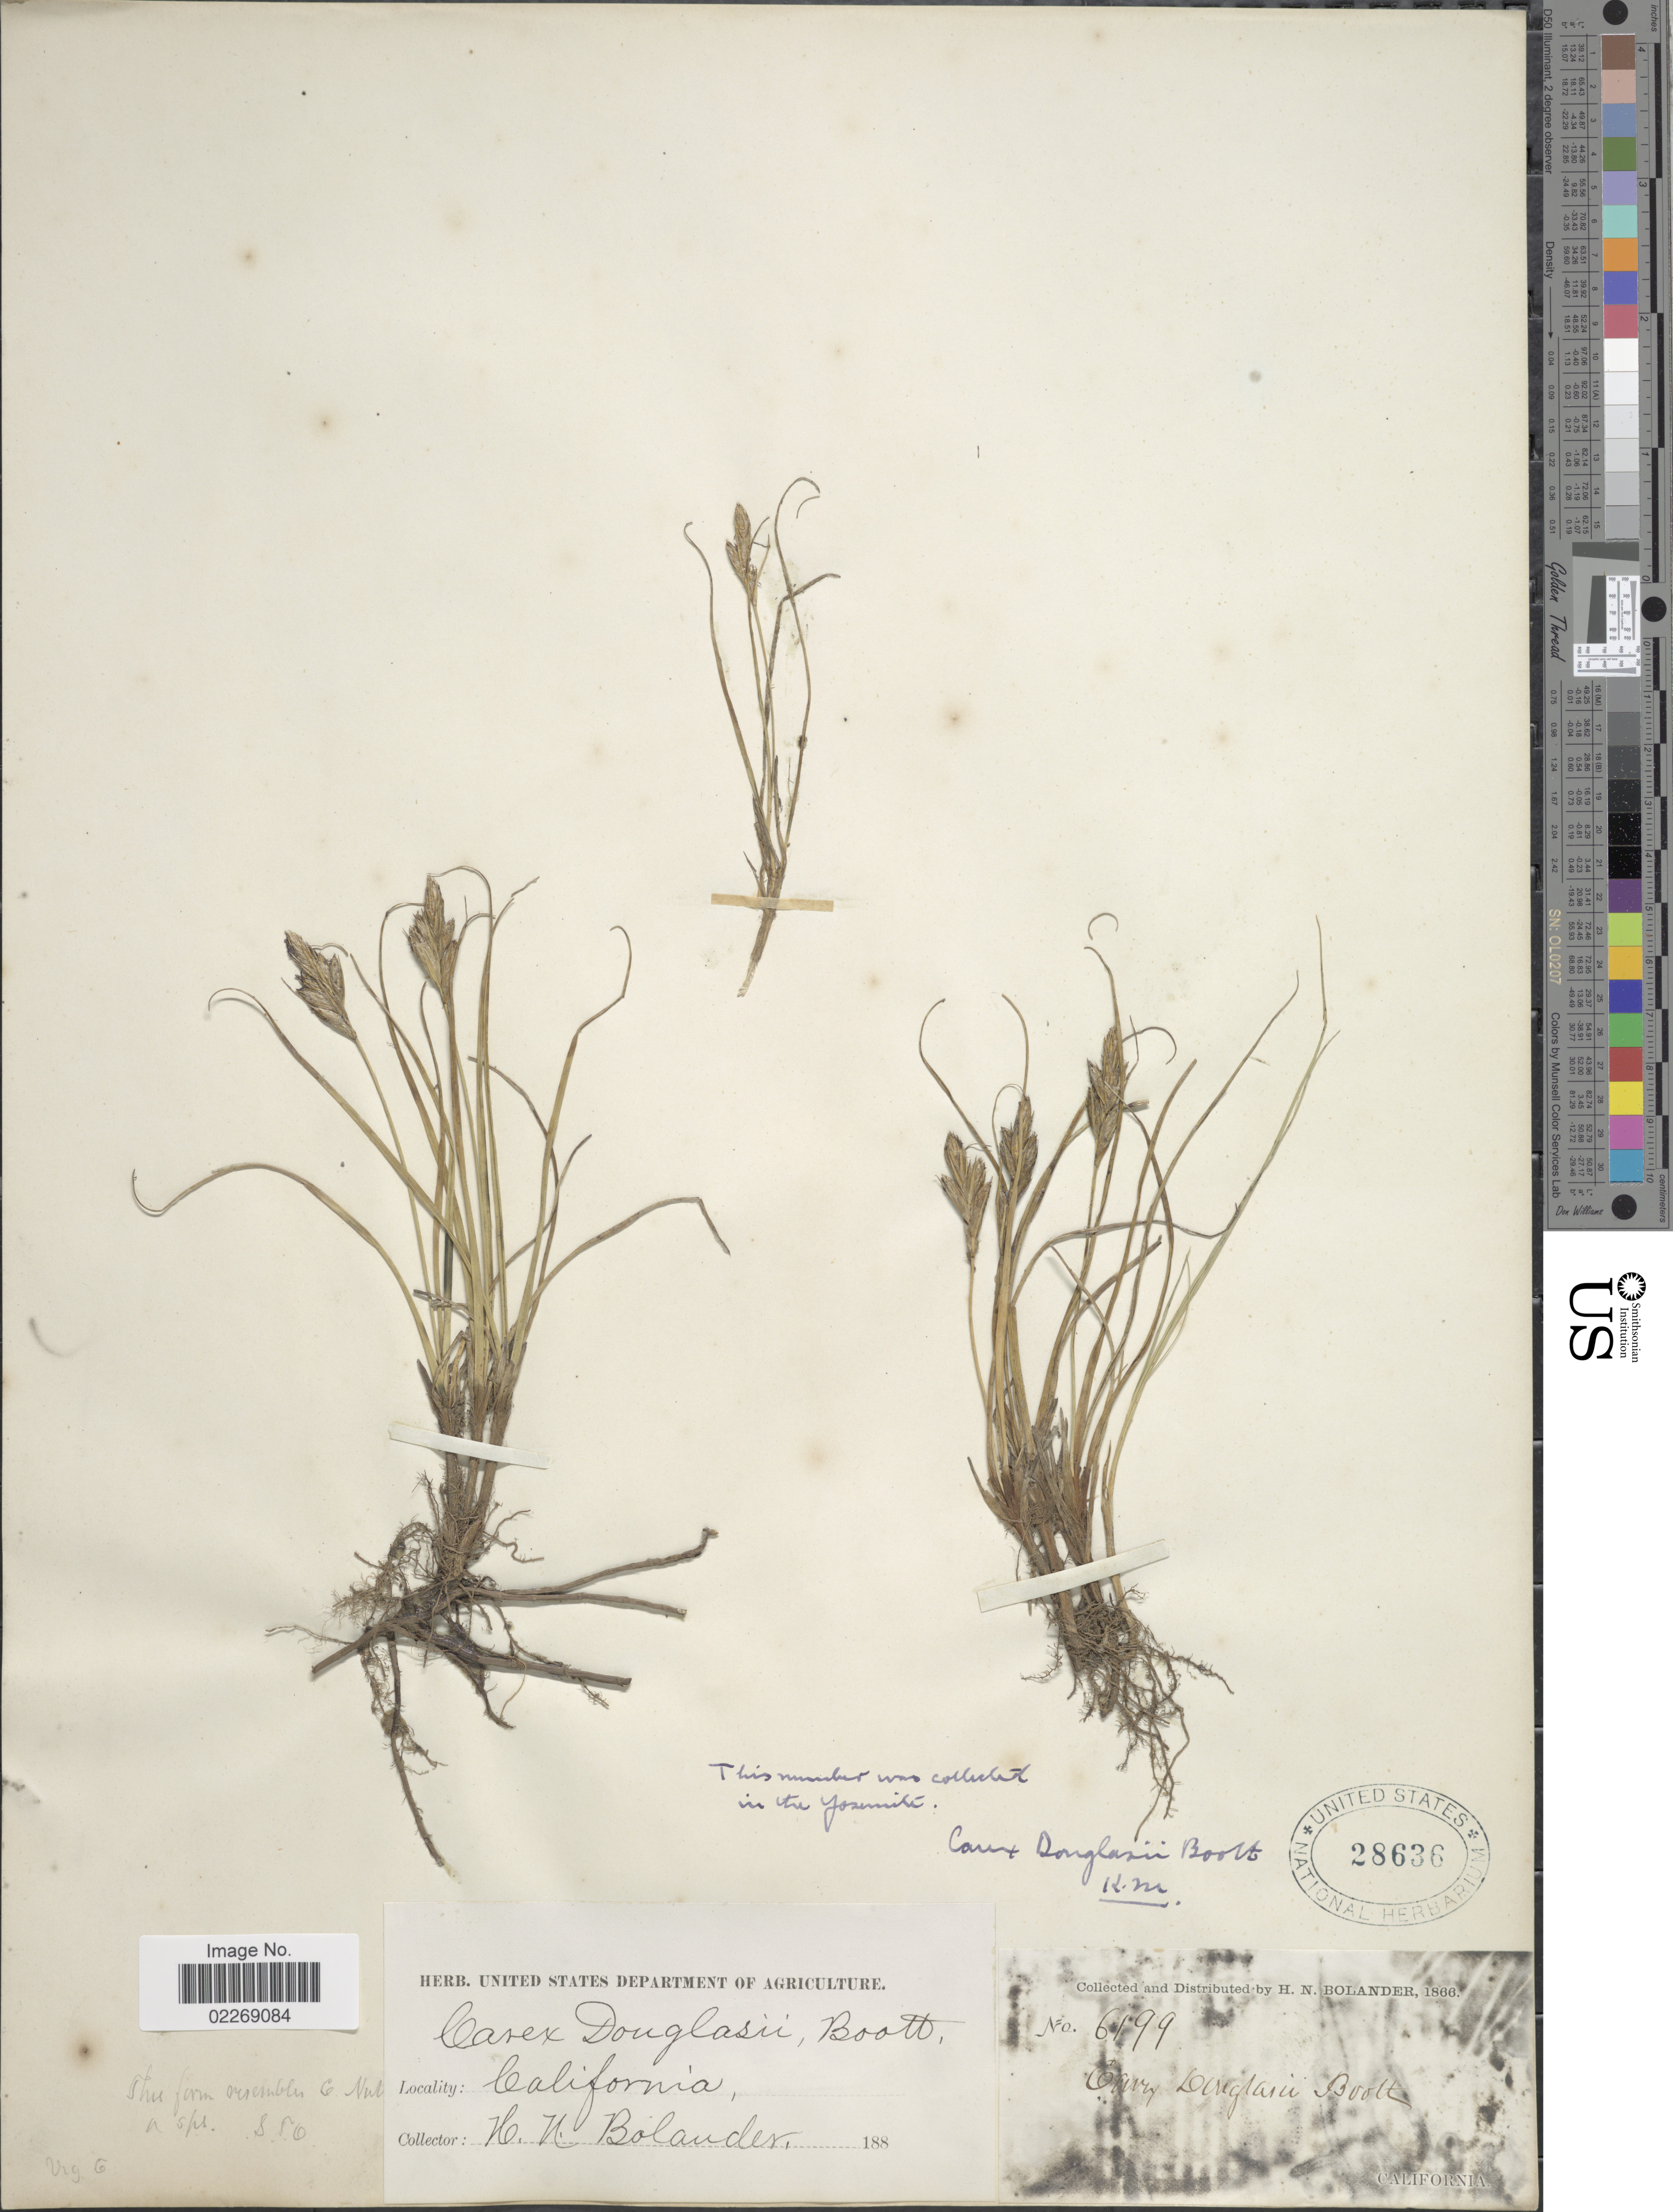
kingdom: Plantae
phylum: Tracheophyta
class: Liliopsida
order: Poales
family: Cyperaceae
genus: Carex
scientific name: Carex douglasii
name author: Boott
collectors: H. Bolander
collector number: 6199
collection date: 1866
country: United States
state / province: California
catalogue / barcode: US 28636